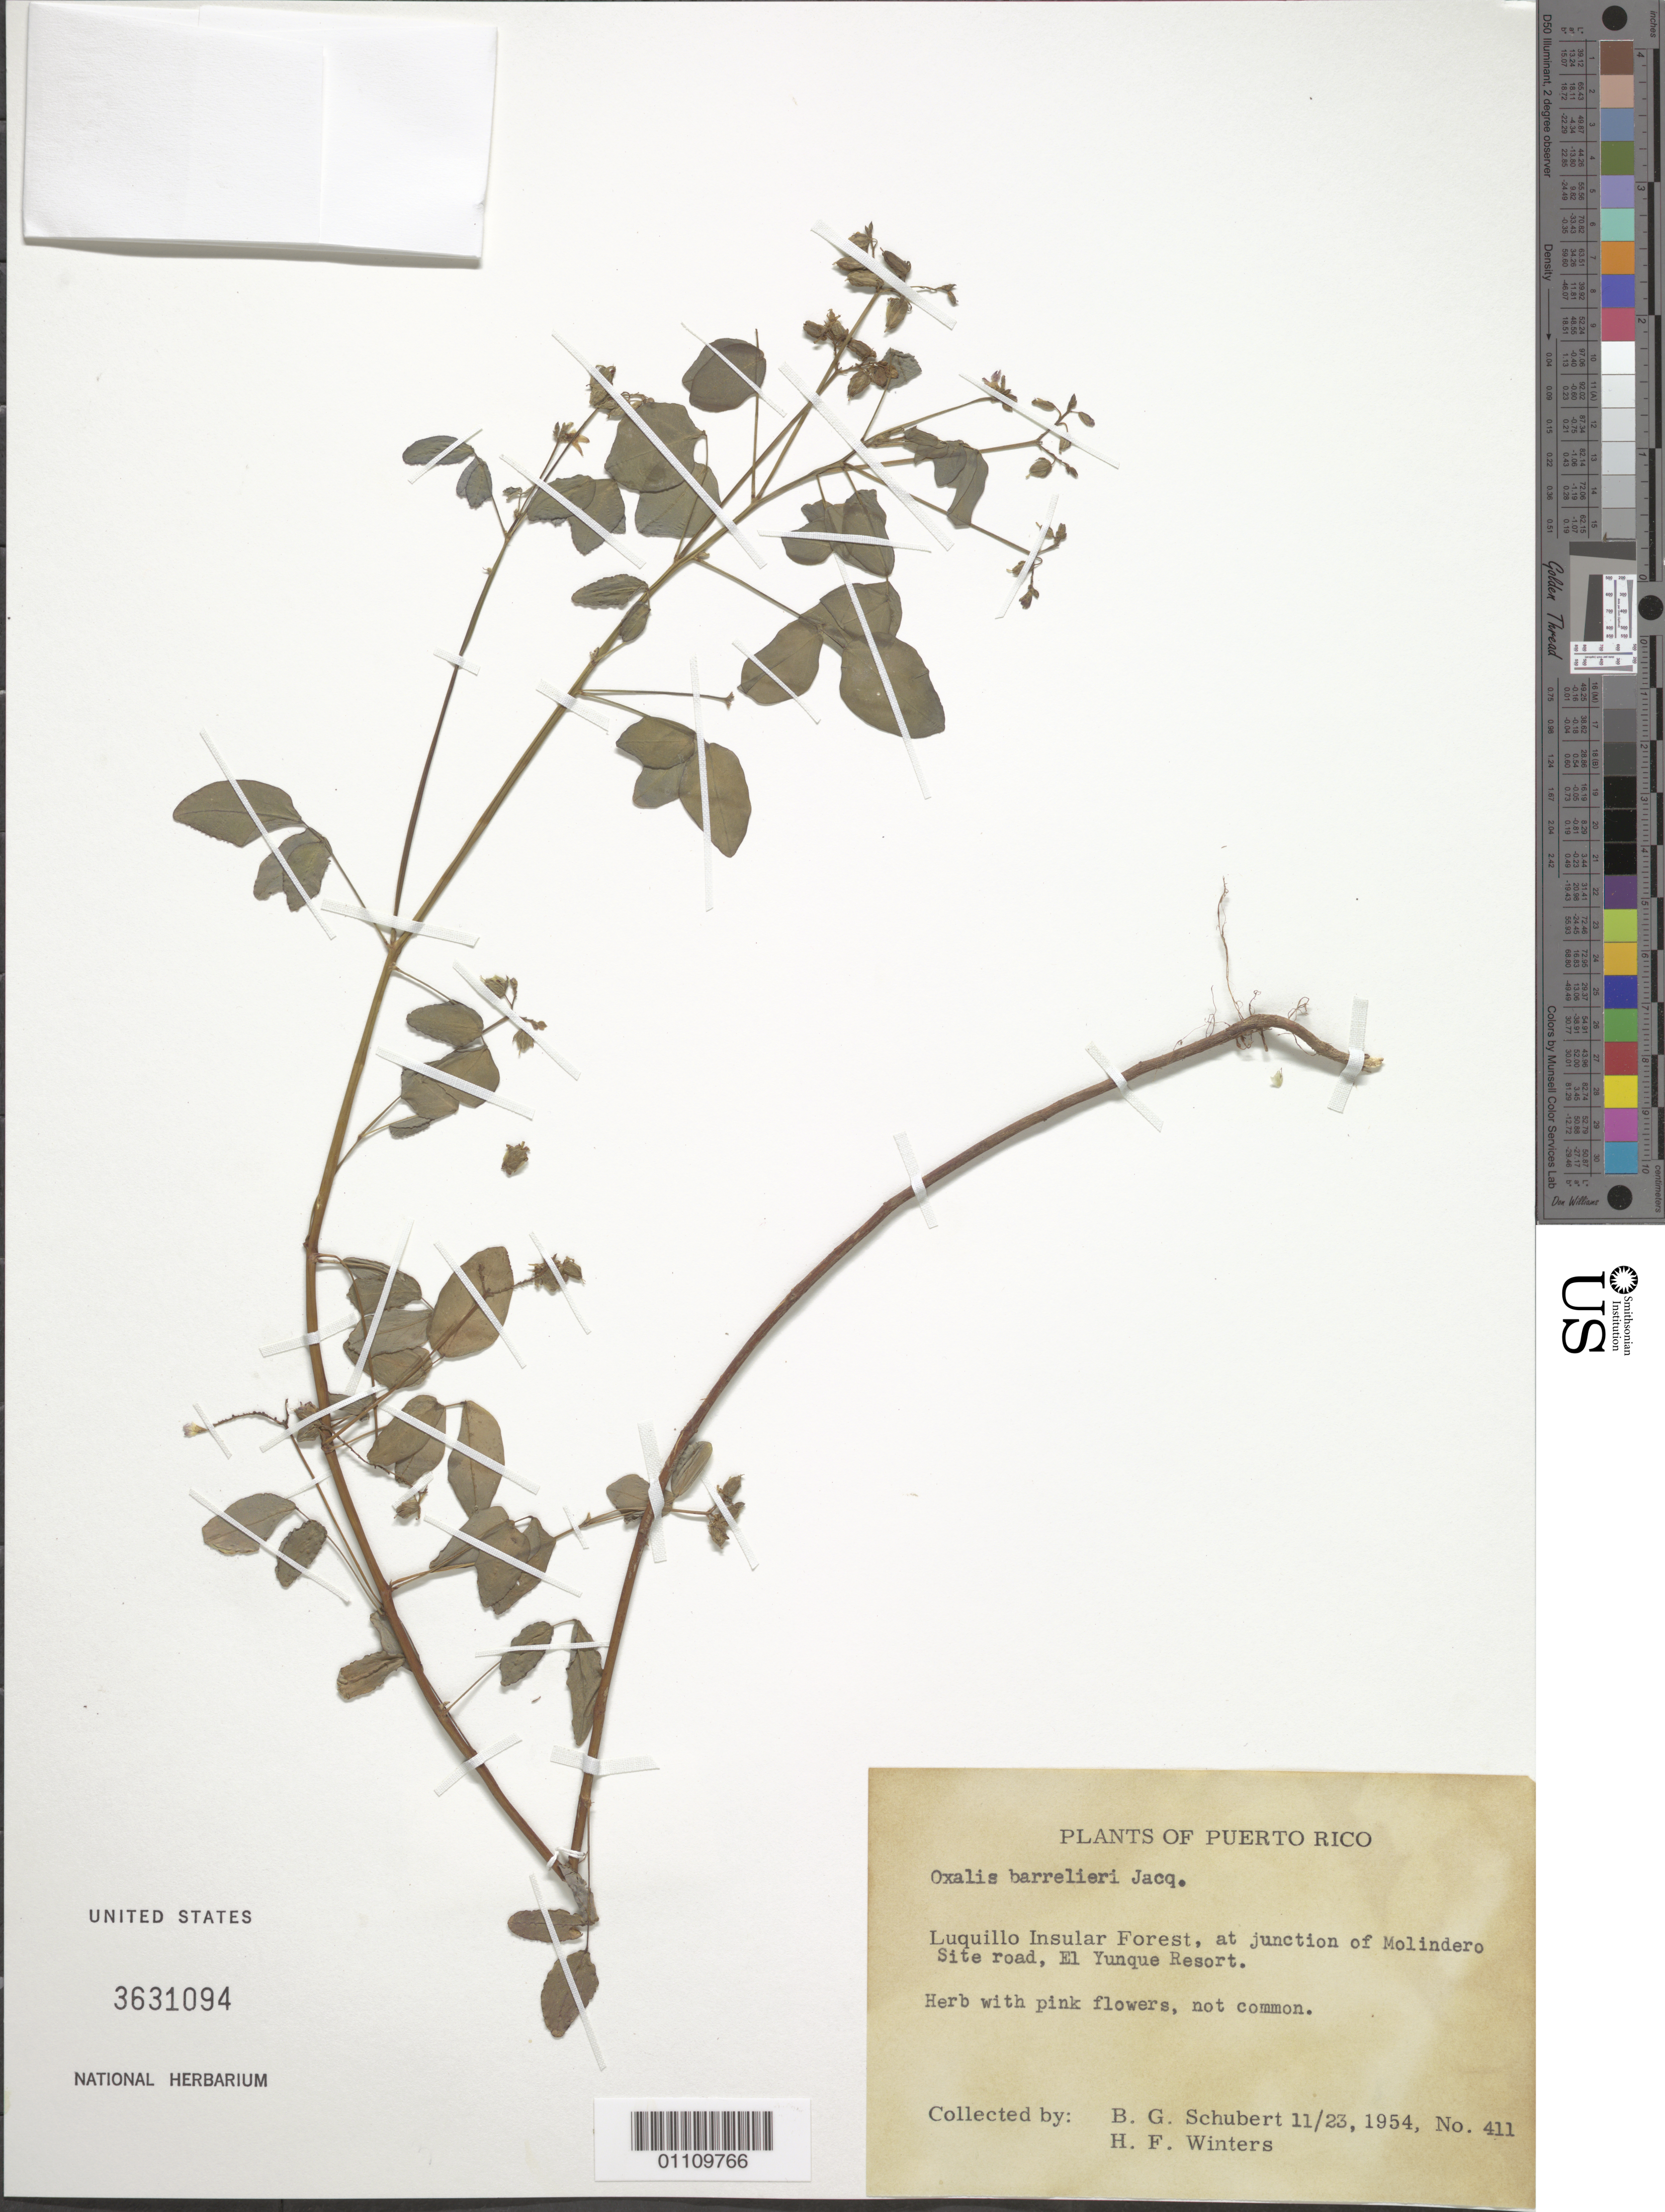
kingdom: Plantae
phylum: Tracheophyta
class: Magnoliopsida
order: Oxalidales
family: Oxalidaceae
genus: Oxalis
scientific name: Oxalis barrelieri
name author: L.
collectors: B. Schubert & H. Winters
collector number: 411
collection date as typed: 23 Nov 1954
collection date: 1954-11-23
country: Puerto Rico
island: Puerto Rico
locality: Luquillo Insular Forest, at junction of Molindero Site Road, El Yunque Resort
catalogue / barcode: US 3631094